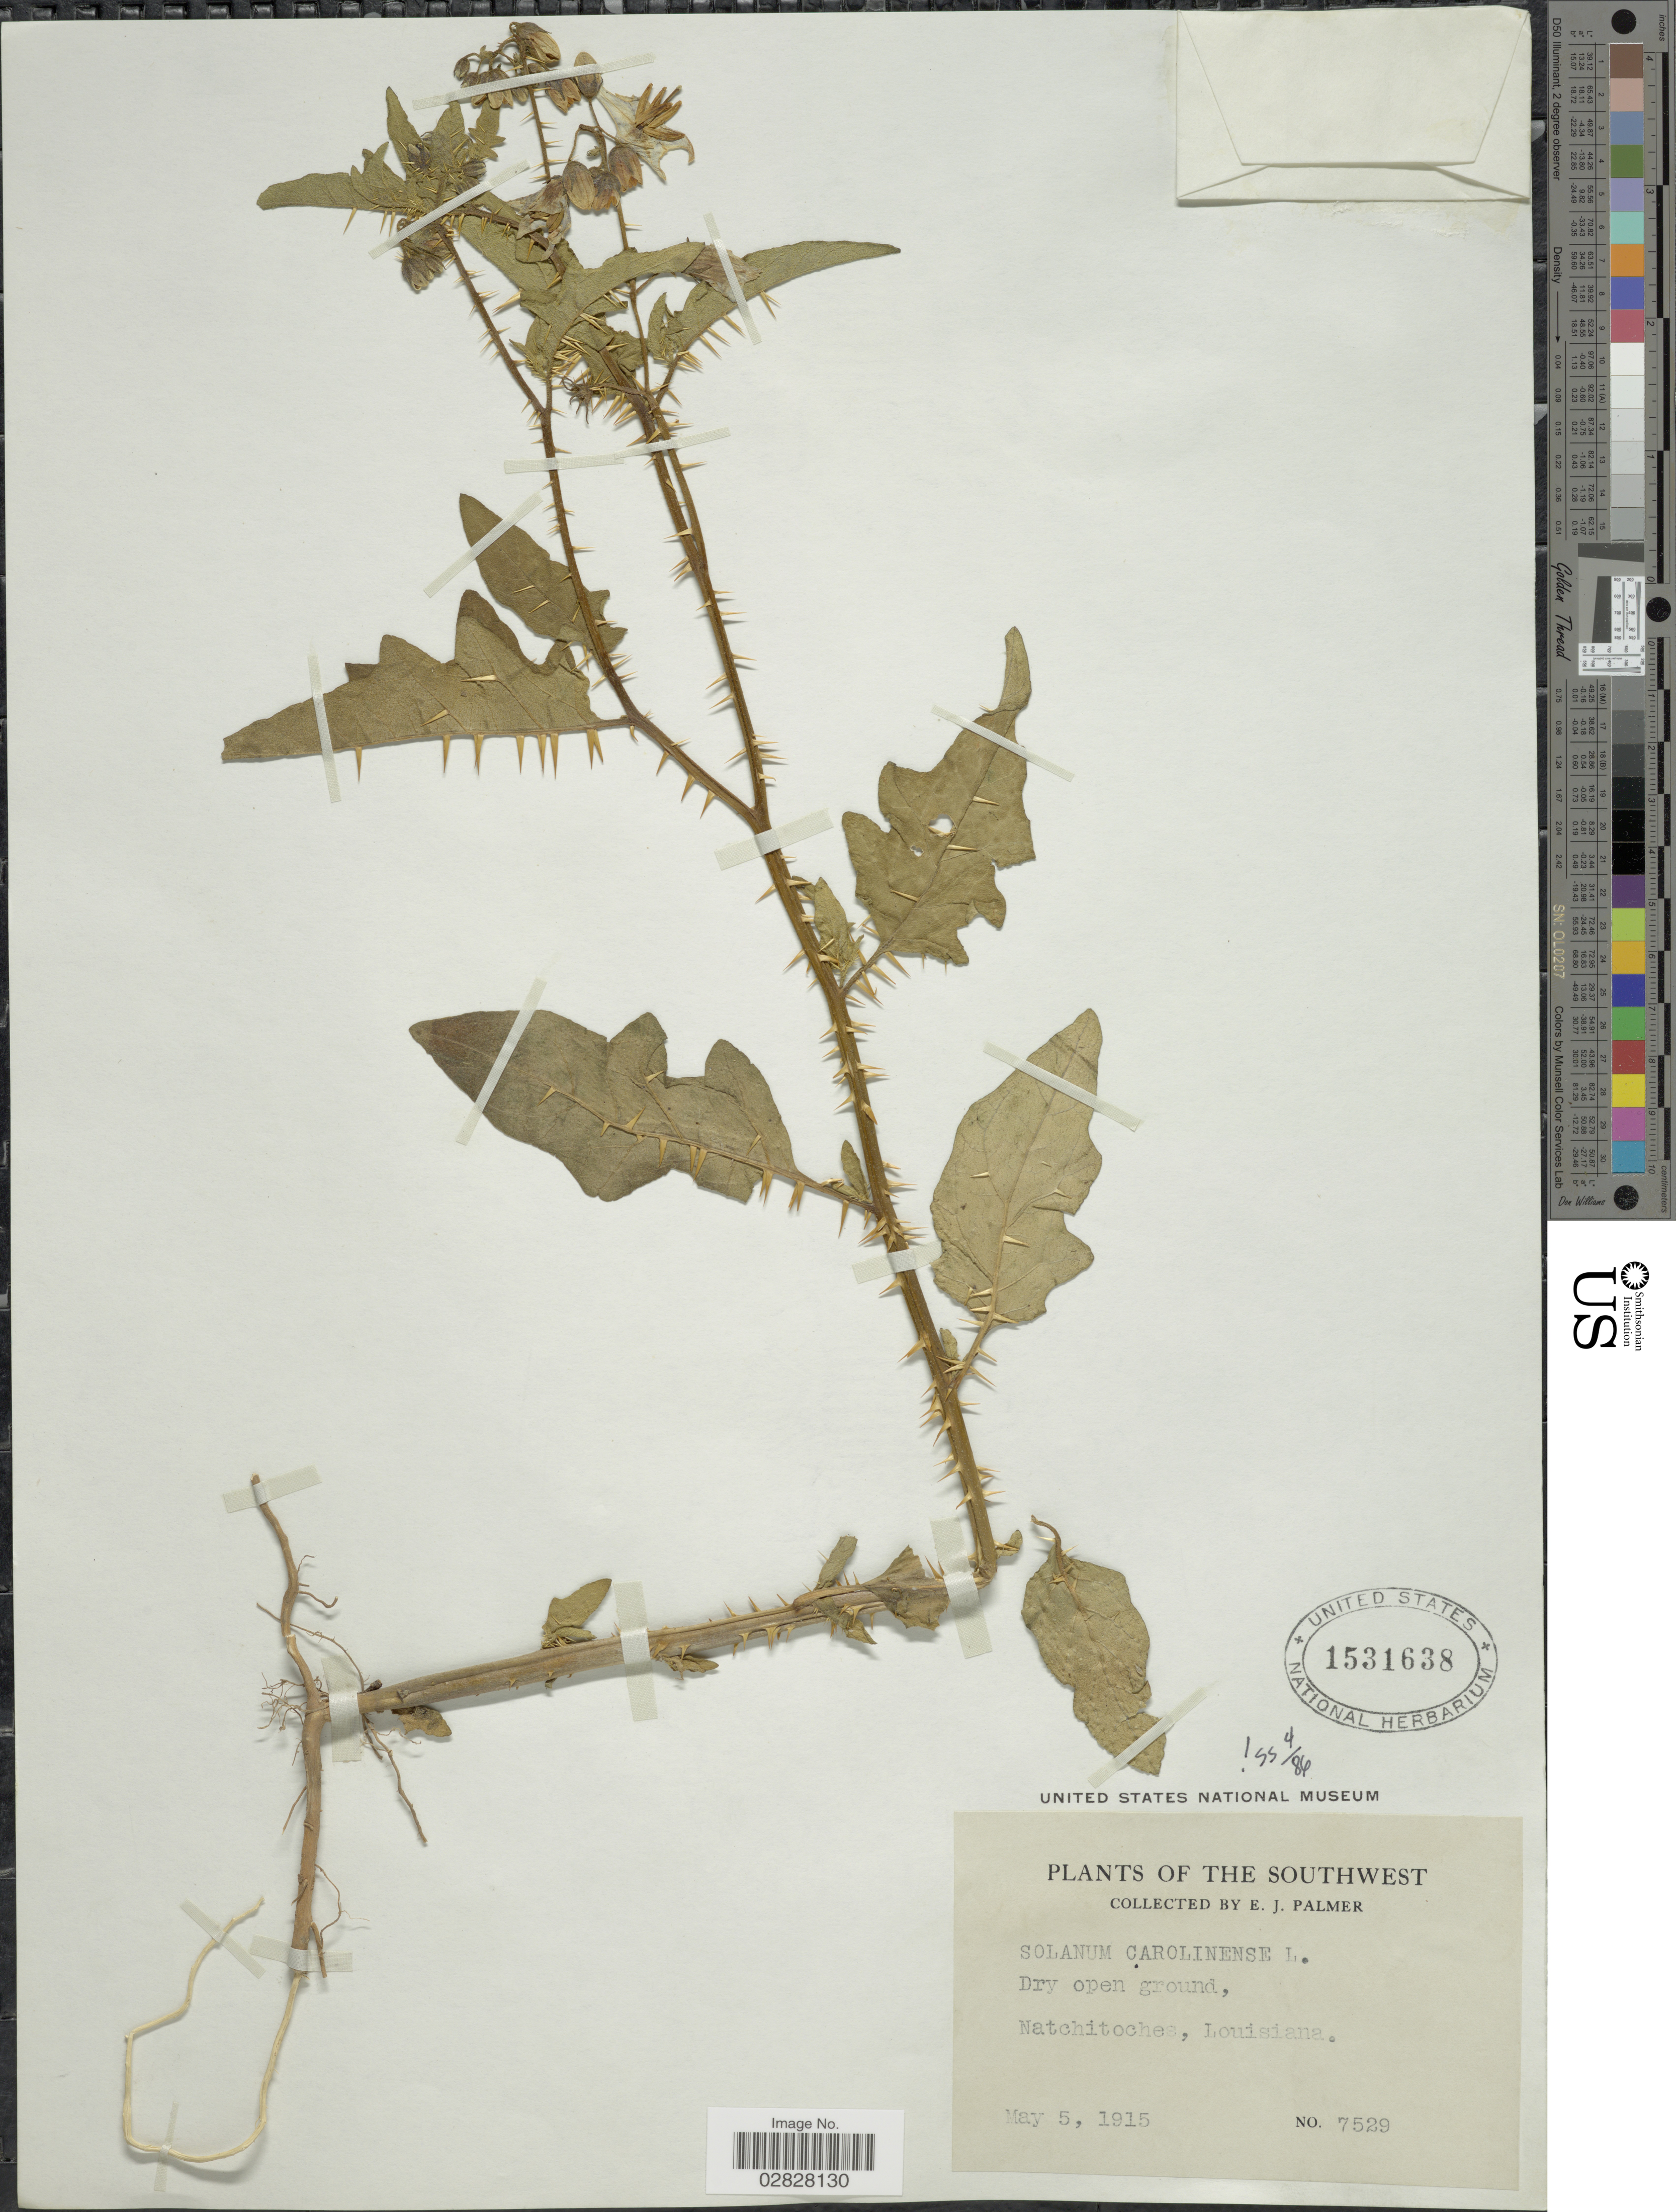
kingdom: Plantae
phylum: Tracheophyta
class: Magnoliopsida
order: Solanales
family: Solanaceae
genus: Solanum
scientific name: Solanum carolinense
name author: L.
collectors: E. J. Palmer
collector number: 7529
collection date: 1915-05-05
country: United States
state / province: Louisiana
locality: Southwest. Natchitoches.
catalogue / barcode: US 1531638